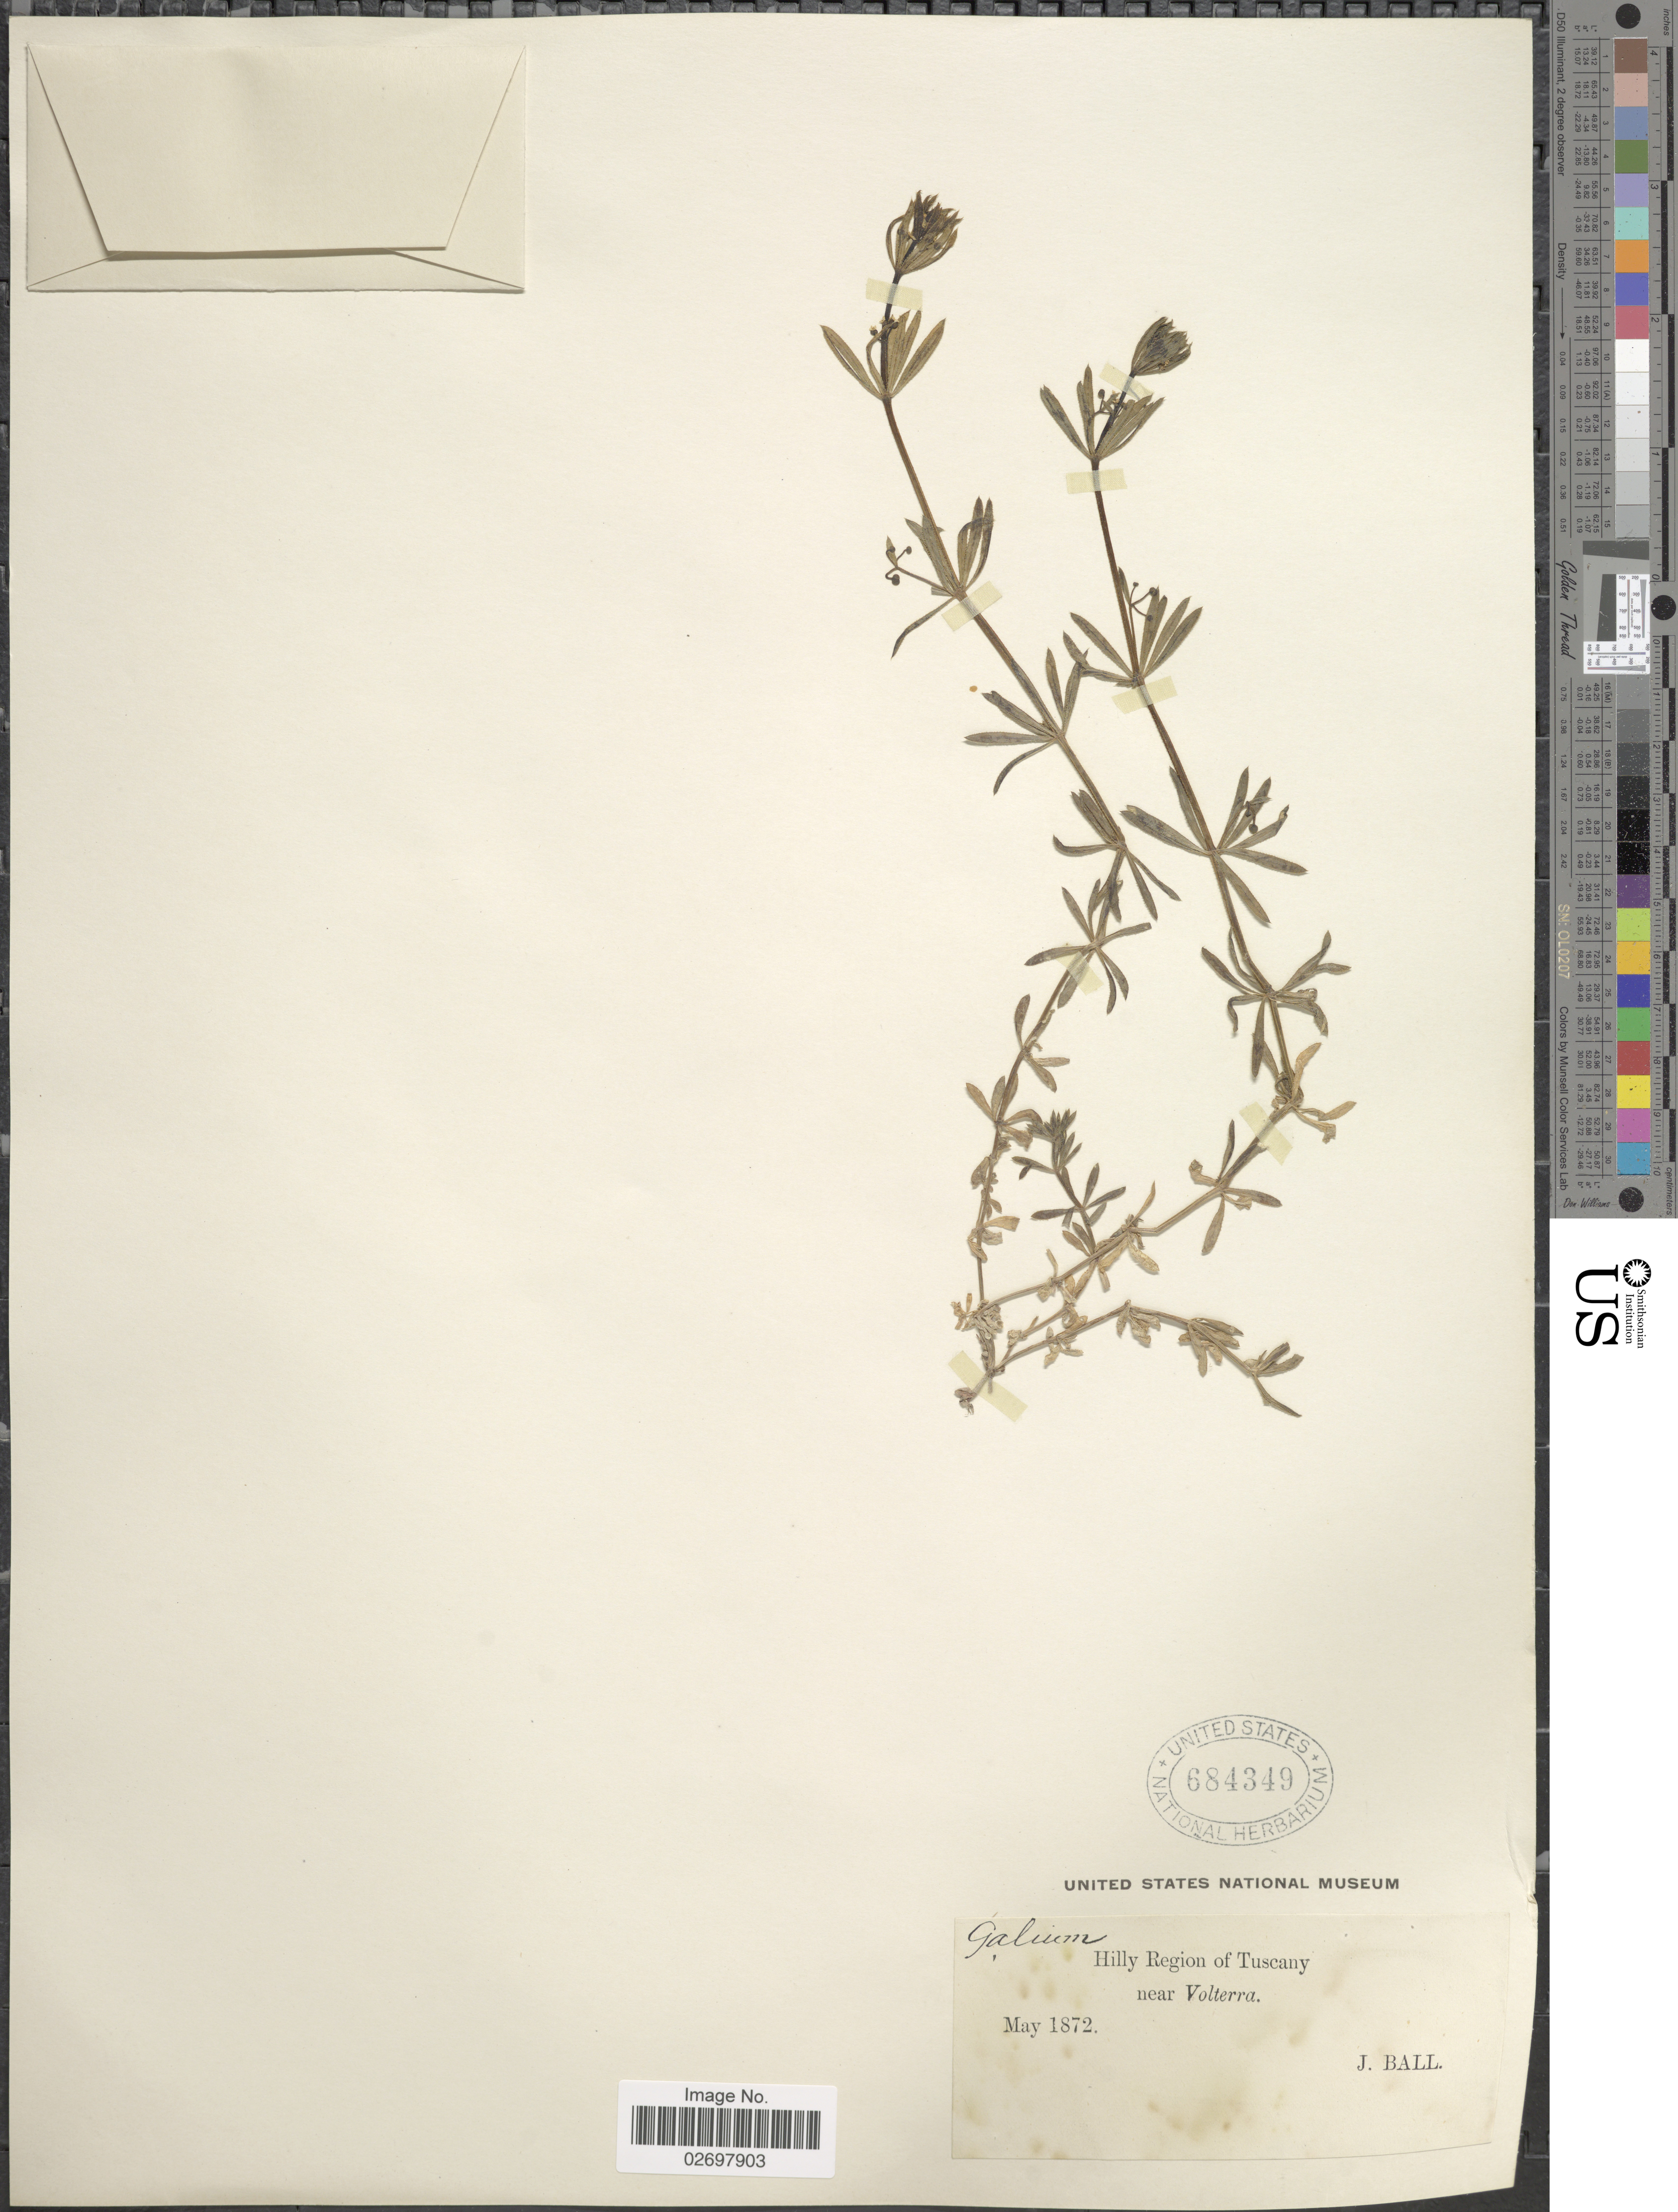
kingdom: Plantae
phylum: Tracheophyta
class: Magnoliopsida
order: Gentianales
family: Rubiaceae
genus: Galium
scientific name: Galium sp.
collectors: J. Ball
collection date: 1872-05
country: Italy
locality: Hilly Region of Tuscany near Volterra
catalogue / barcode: US 684349